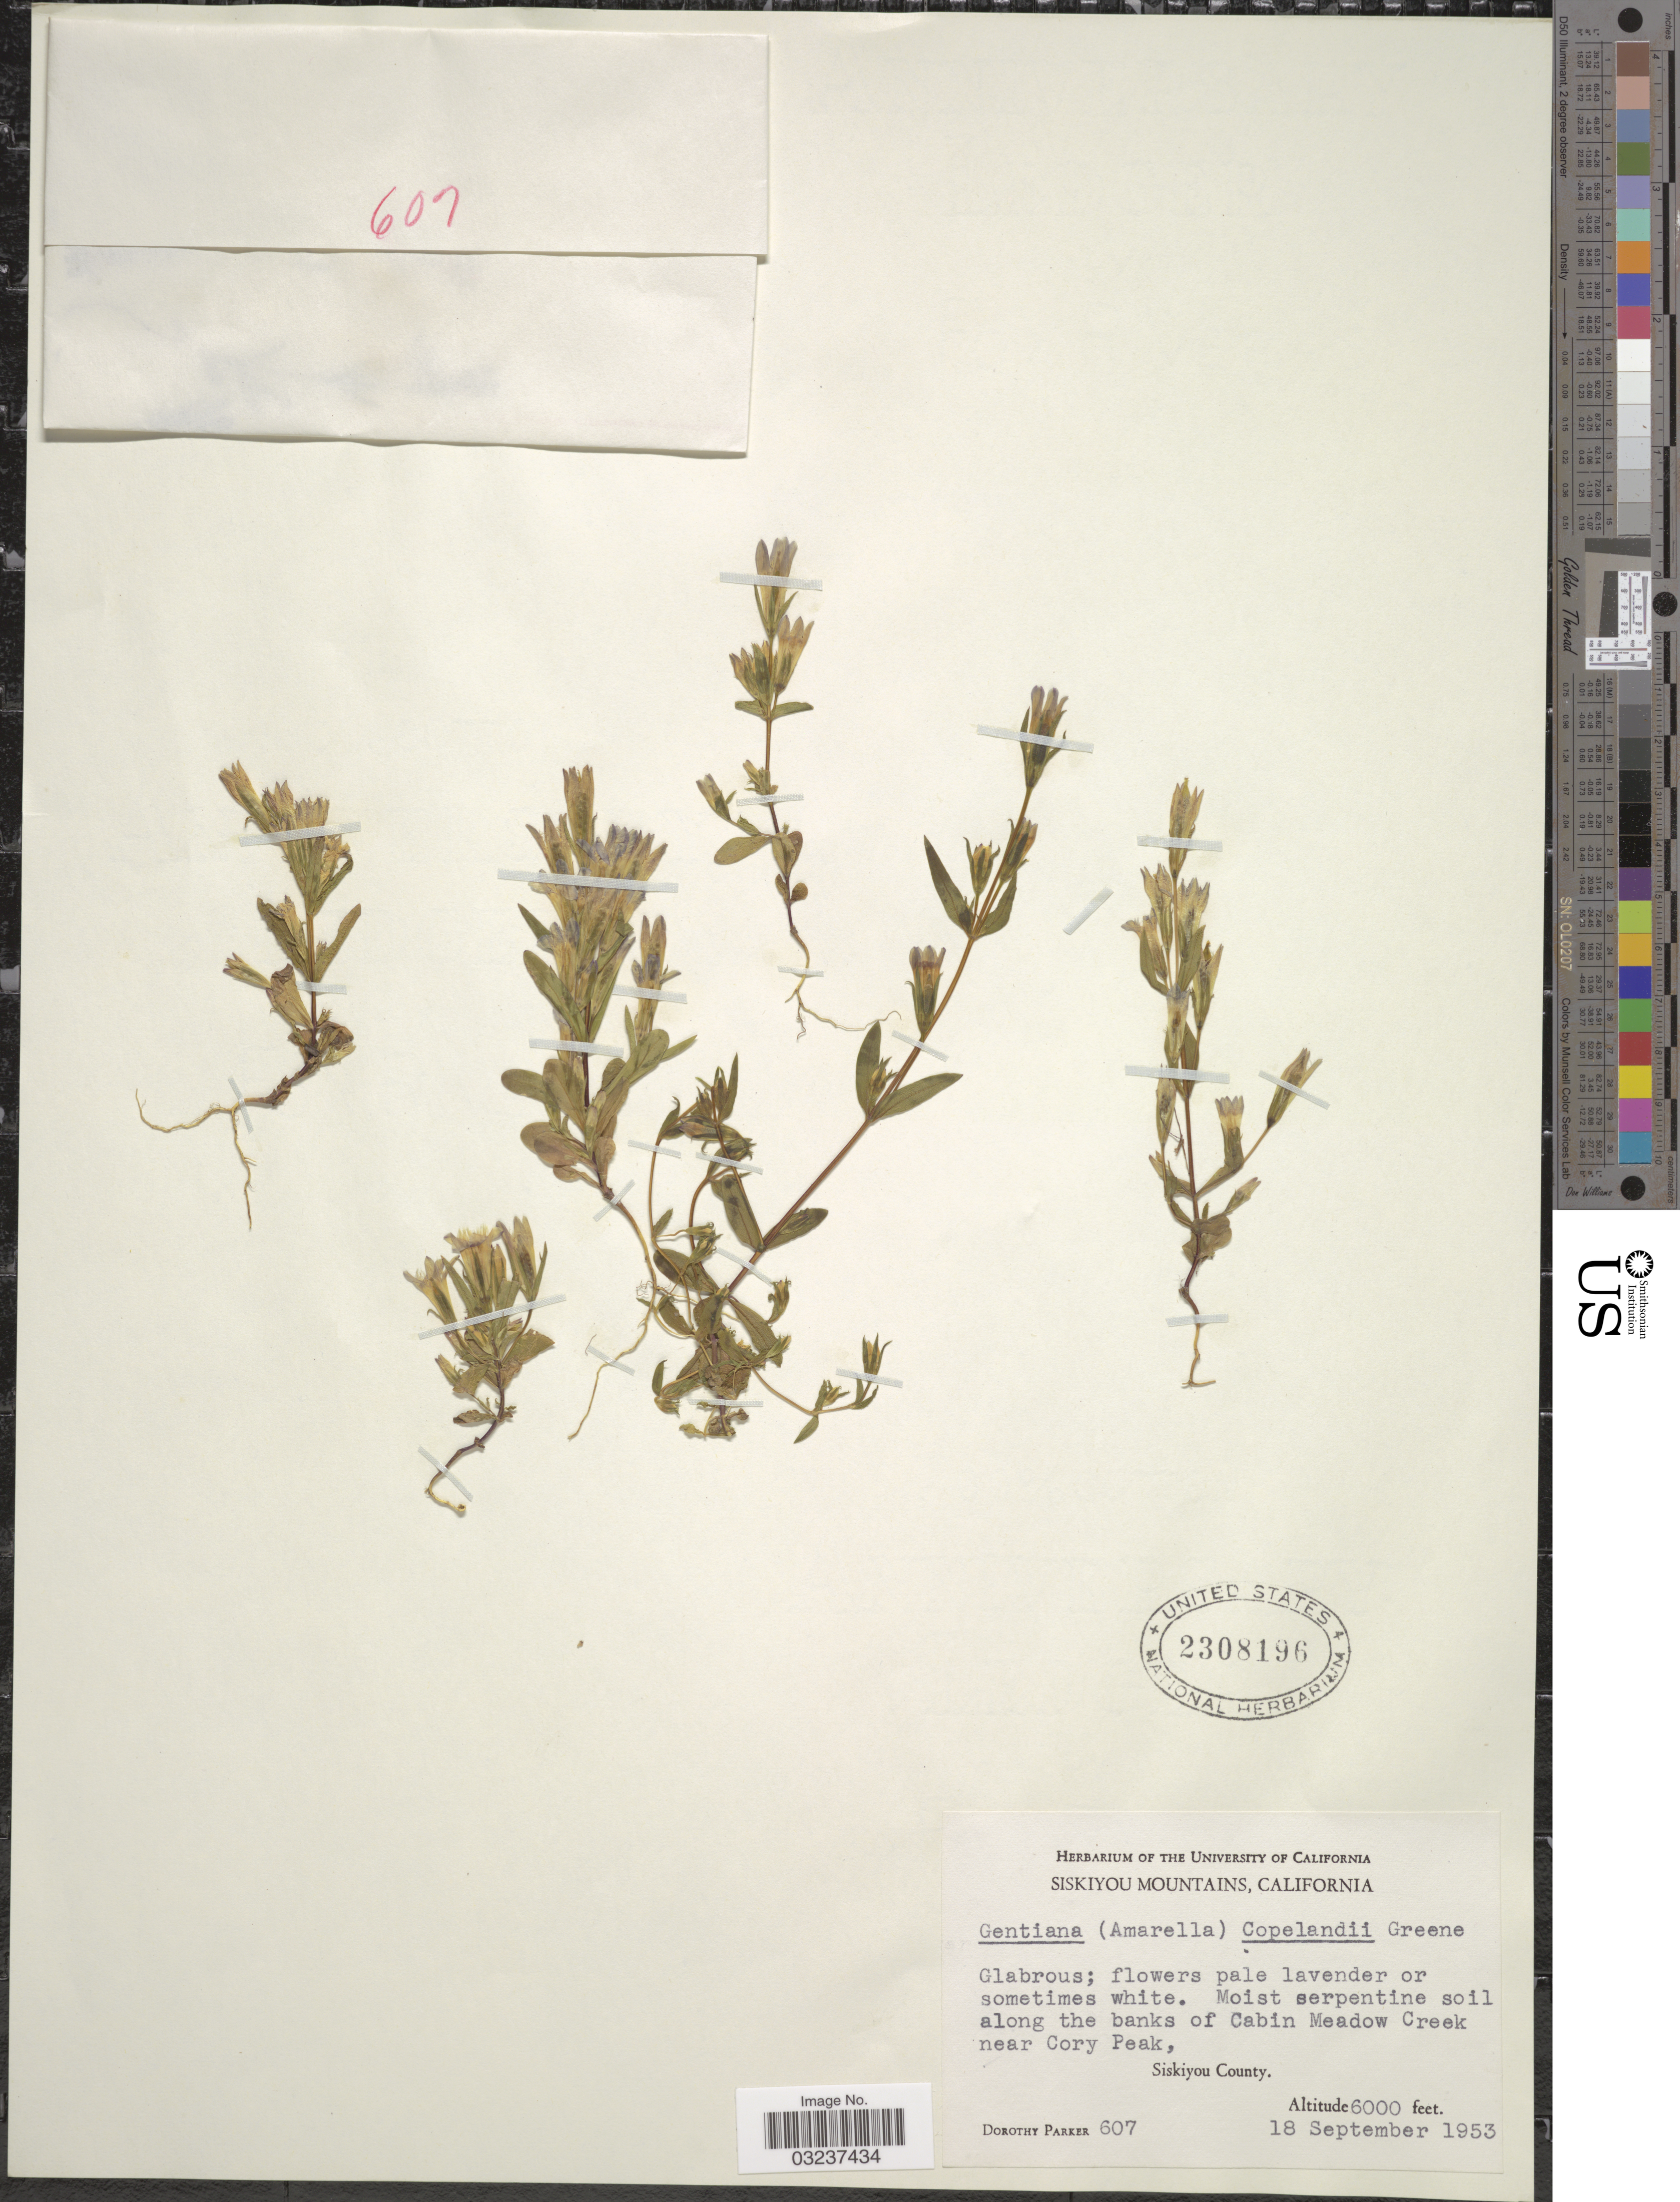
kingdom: Plantae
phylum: Tracheophyta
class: Magnoliopsida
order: Gentianales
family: Gentianaceae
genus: Amarella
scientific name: Amarella copelandii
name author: Greene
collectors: D. Parker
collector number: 607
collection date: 1953-09-18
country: United States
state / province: California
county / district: Siskiyou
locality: Siskiyou Mountains. Along the banks of Cabin Meadow Creek near Cory Peak, Siskiyou County.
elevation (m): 1829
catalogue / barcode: US 2308196